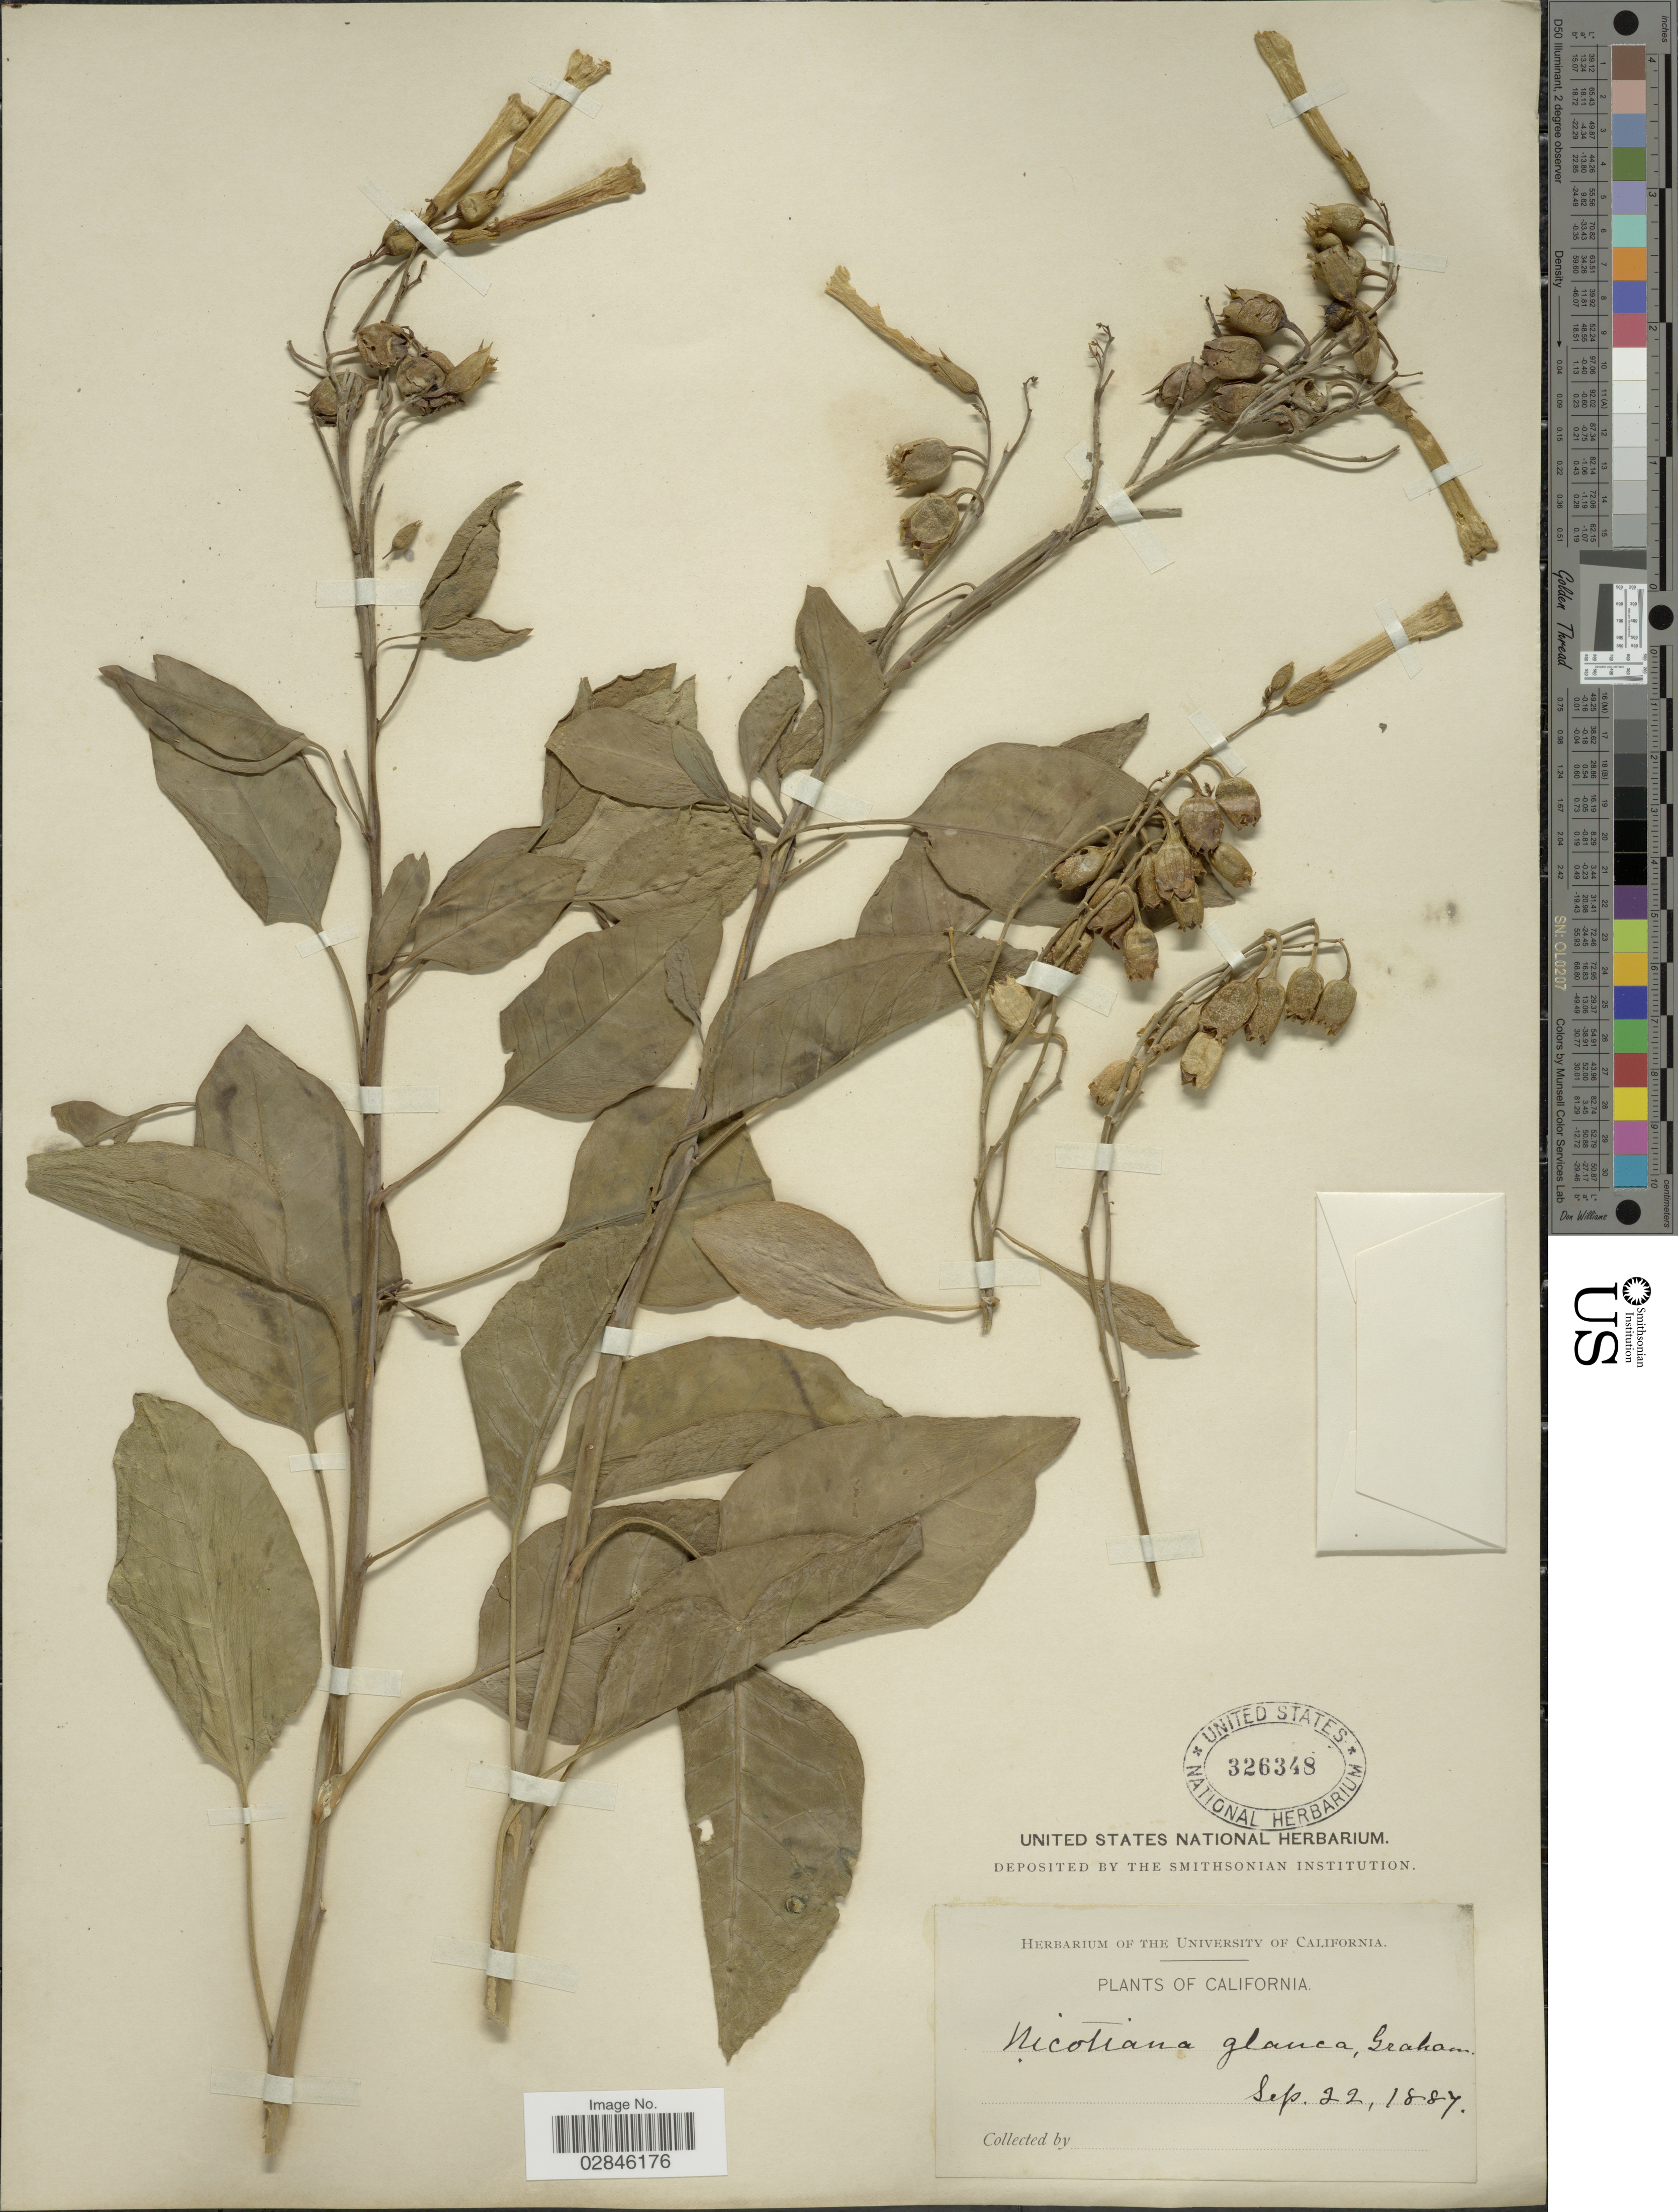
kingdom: Plantae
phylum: Tracheophyta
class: Magnoliopsida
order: Solanales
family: Solanaceae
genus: Nicotiana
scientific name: Nicotiana glauca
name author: Graham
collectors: ex herb. Univ. of California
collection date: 1887-09-22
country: United States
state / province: California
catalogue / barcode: US 326348